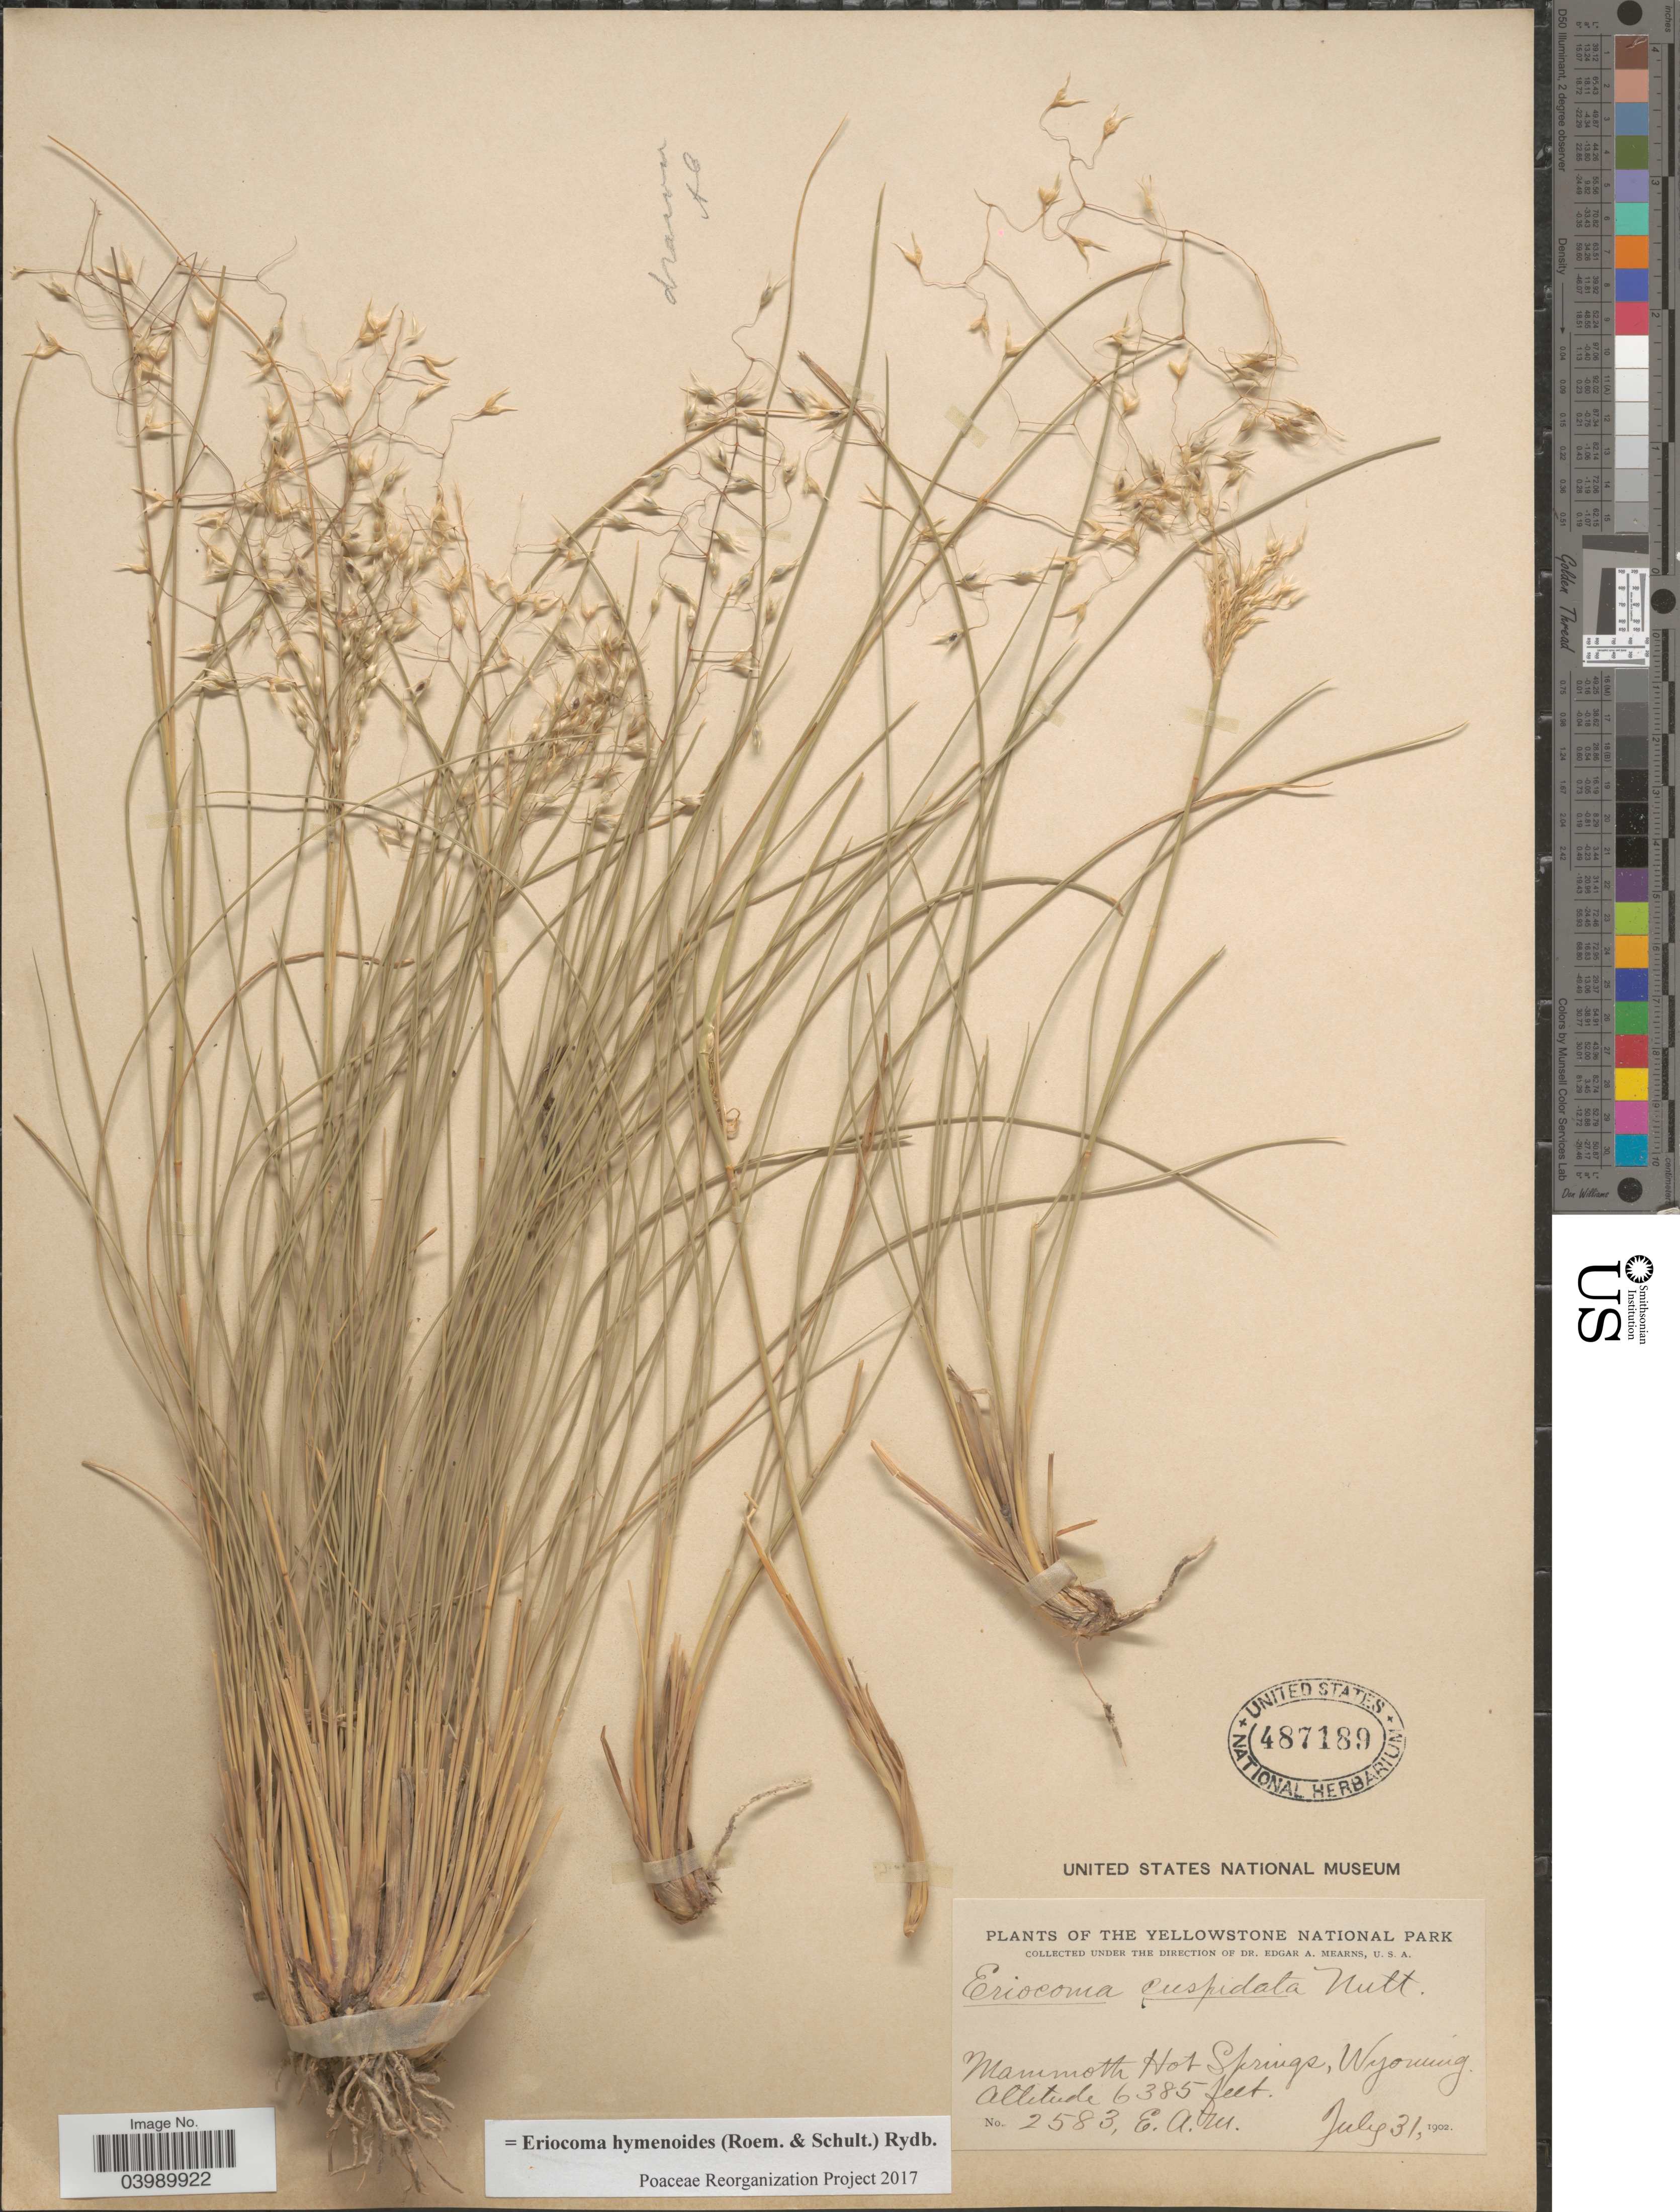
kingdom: Plantae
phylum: Tracheophyta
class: Liliopsida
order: Poales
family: Poaceae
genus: Eriocoma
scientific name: Eriocoma hymenoides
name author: (Roem. & Schult.) Rydb.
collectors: E. A. Mearns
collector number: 2583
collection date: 1902-07-31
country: United States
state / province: Wyoming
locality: The Yellowstone National Park. Mammoth Hot Springs.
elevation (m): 1946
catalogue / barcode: US 487189